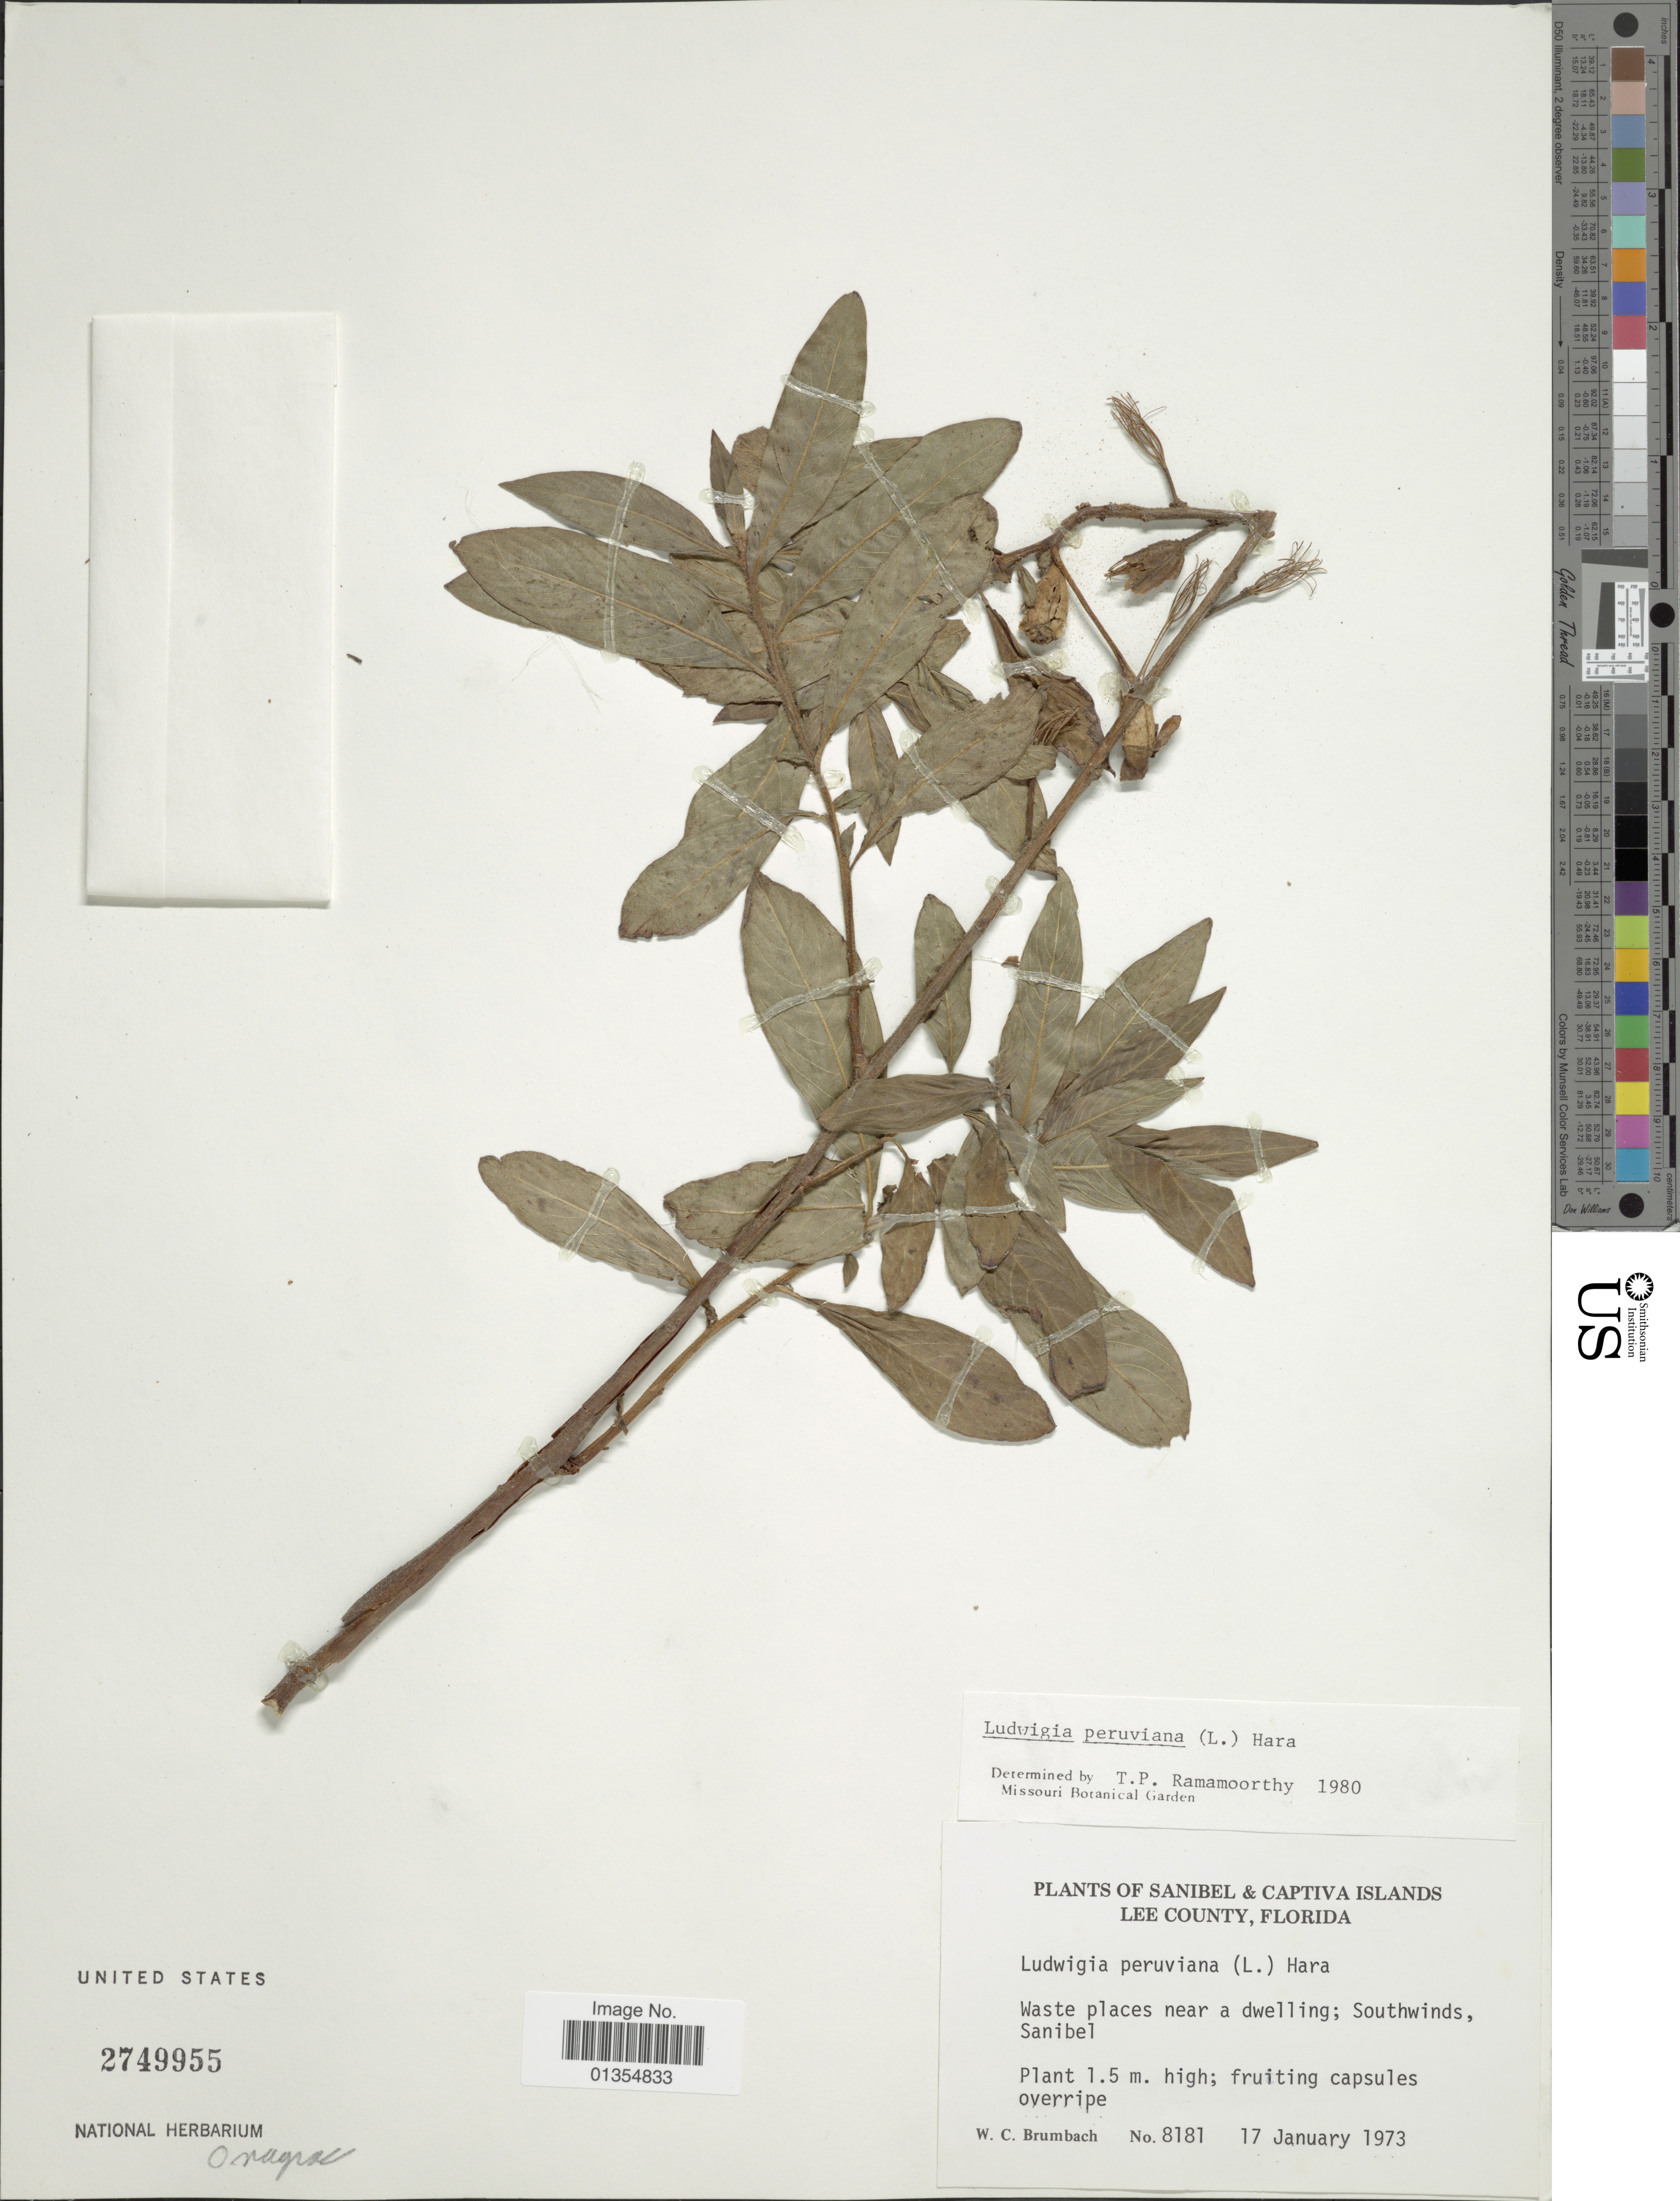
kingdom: Plantae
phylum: Tracheophyta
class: Magnoliopsida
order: Myrtales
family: Onagraceae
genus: Ludwigia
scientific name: Ludwigia peruviana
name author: (L.) H. Hara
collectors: W. C. Brumbach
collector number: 8181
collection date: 1973-01-17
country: United States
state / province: Florida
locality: Sanibel & Captiva Island, Lee County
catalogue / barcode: US 2749955